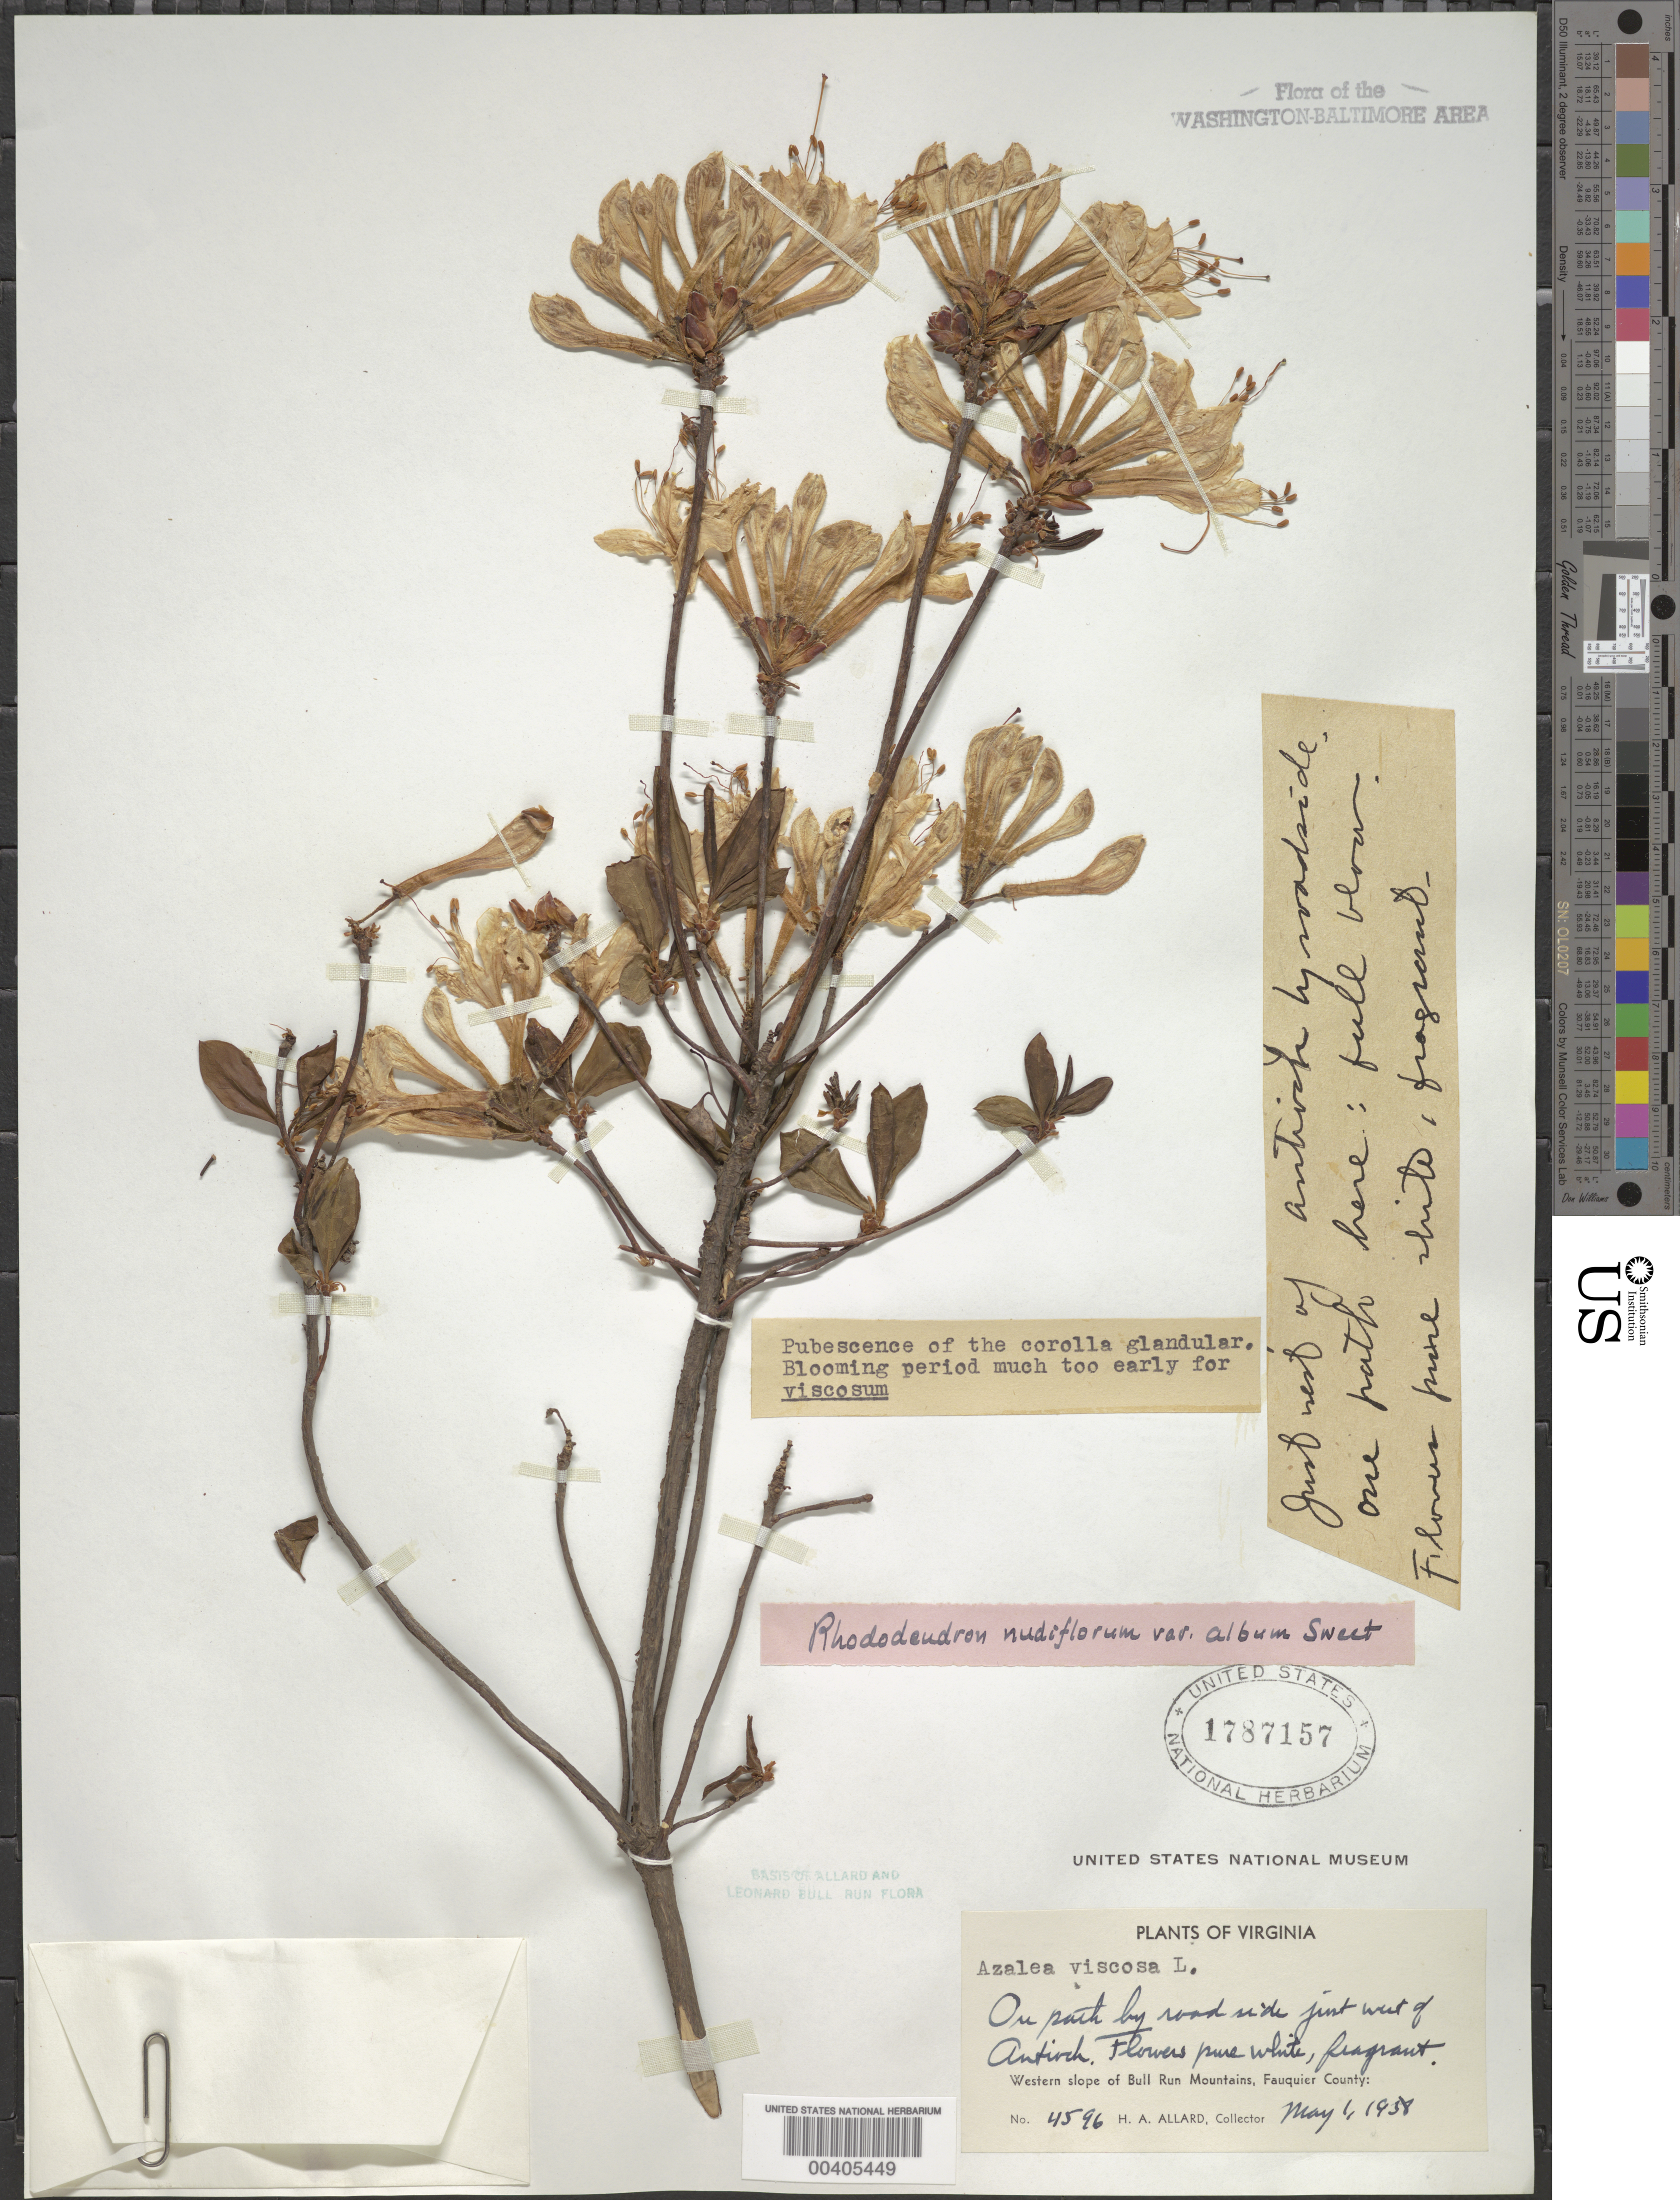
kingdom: Plantae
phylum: Tracheophyta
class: Magnoliopsida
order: Ericales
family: Ericaceae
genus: Rhododendron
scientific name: Rhododendron periclymenoides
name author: (Michx.) Shinners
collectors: H. A. Allard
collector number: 4596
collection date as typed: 01 May 1938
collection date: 1938-05-01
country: United States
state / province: Virginia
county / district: Fauquier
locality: West of Antioch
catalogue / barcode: US 1787157